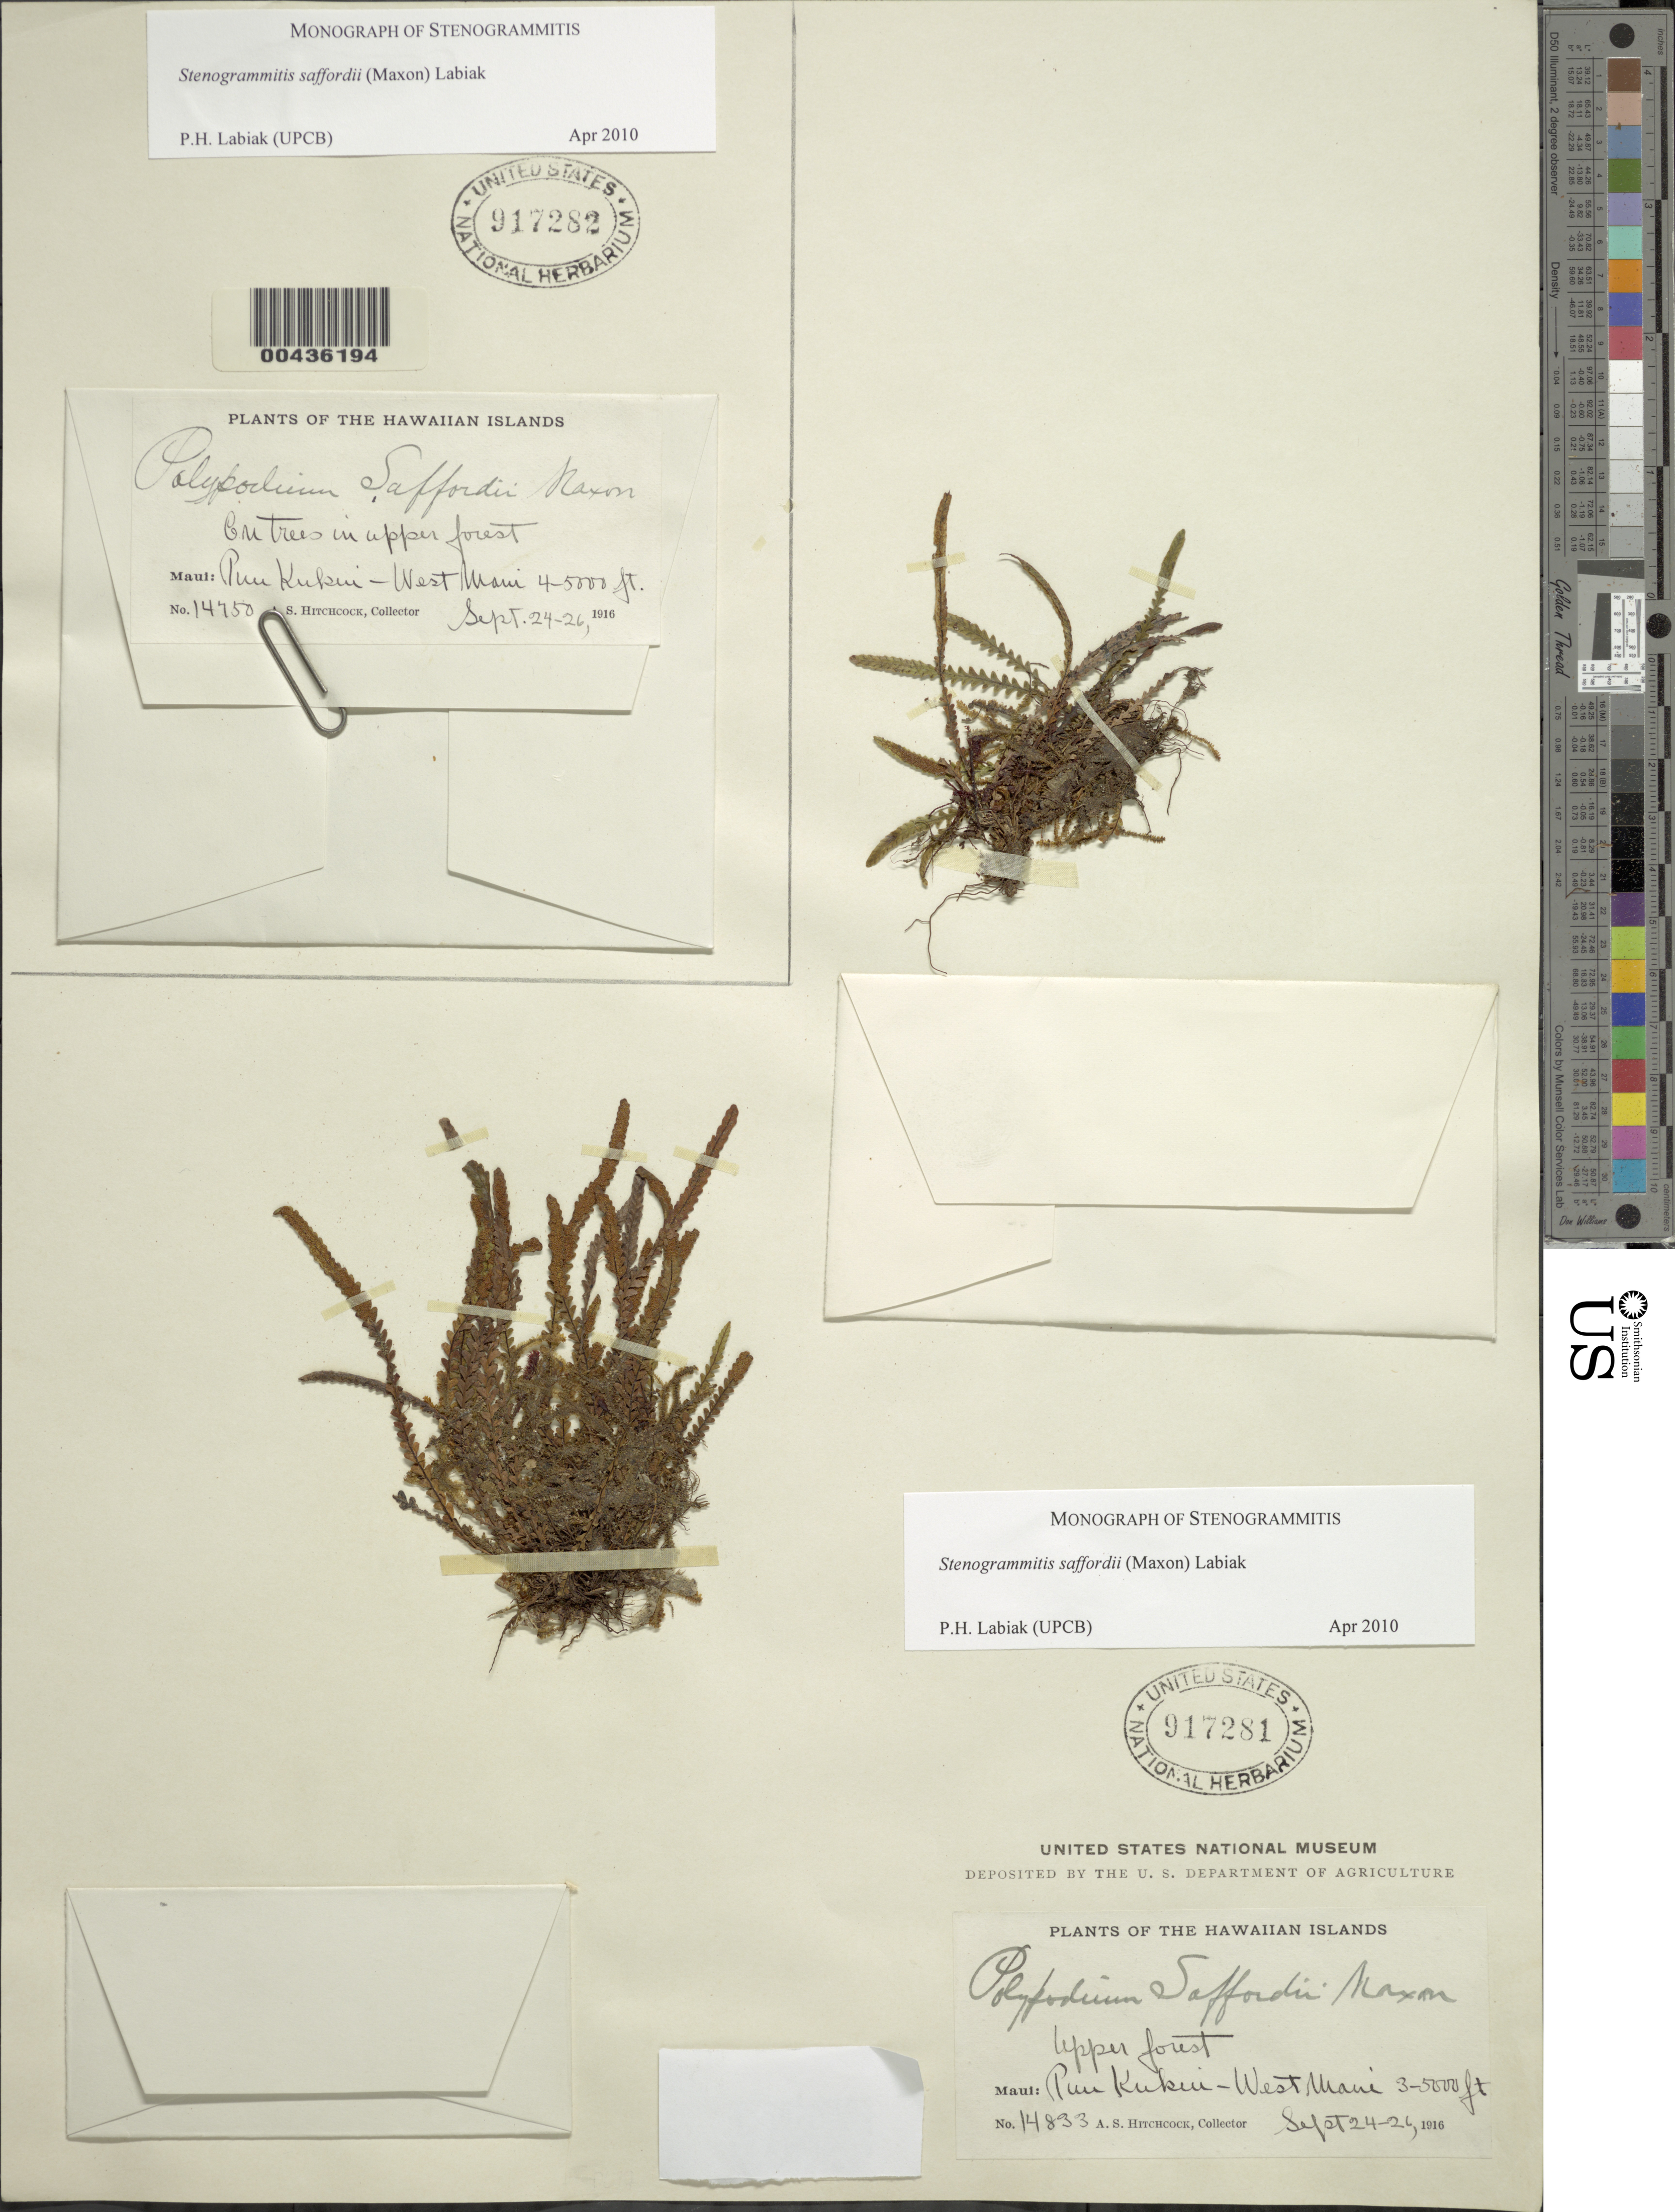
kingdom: Plantae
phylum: Tracheophyta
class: Polypodiopsida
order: Polypodiales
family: Polypodiaceae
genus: Stenogrammitis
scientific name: Stenogrammitis saffordii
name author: (Maxon) Labiak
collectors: A. S. Hitchcock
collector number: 14750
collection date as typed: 24 Sep 1916 to 26 Sep 1916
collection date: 1916-09-24/1916-09-26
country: United States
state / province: Hawaii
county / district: Maui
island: Maui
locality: Puu Kukui-W Maui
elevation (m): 1219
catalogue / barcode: US 917282